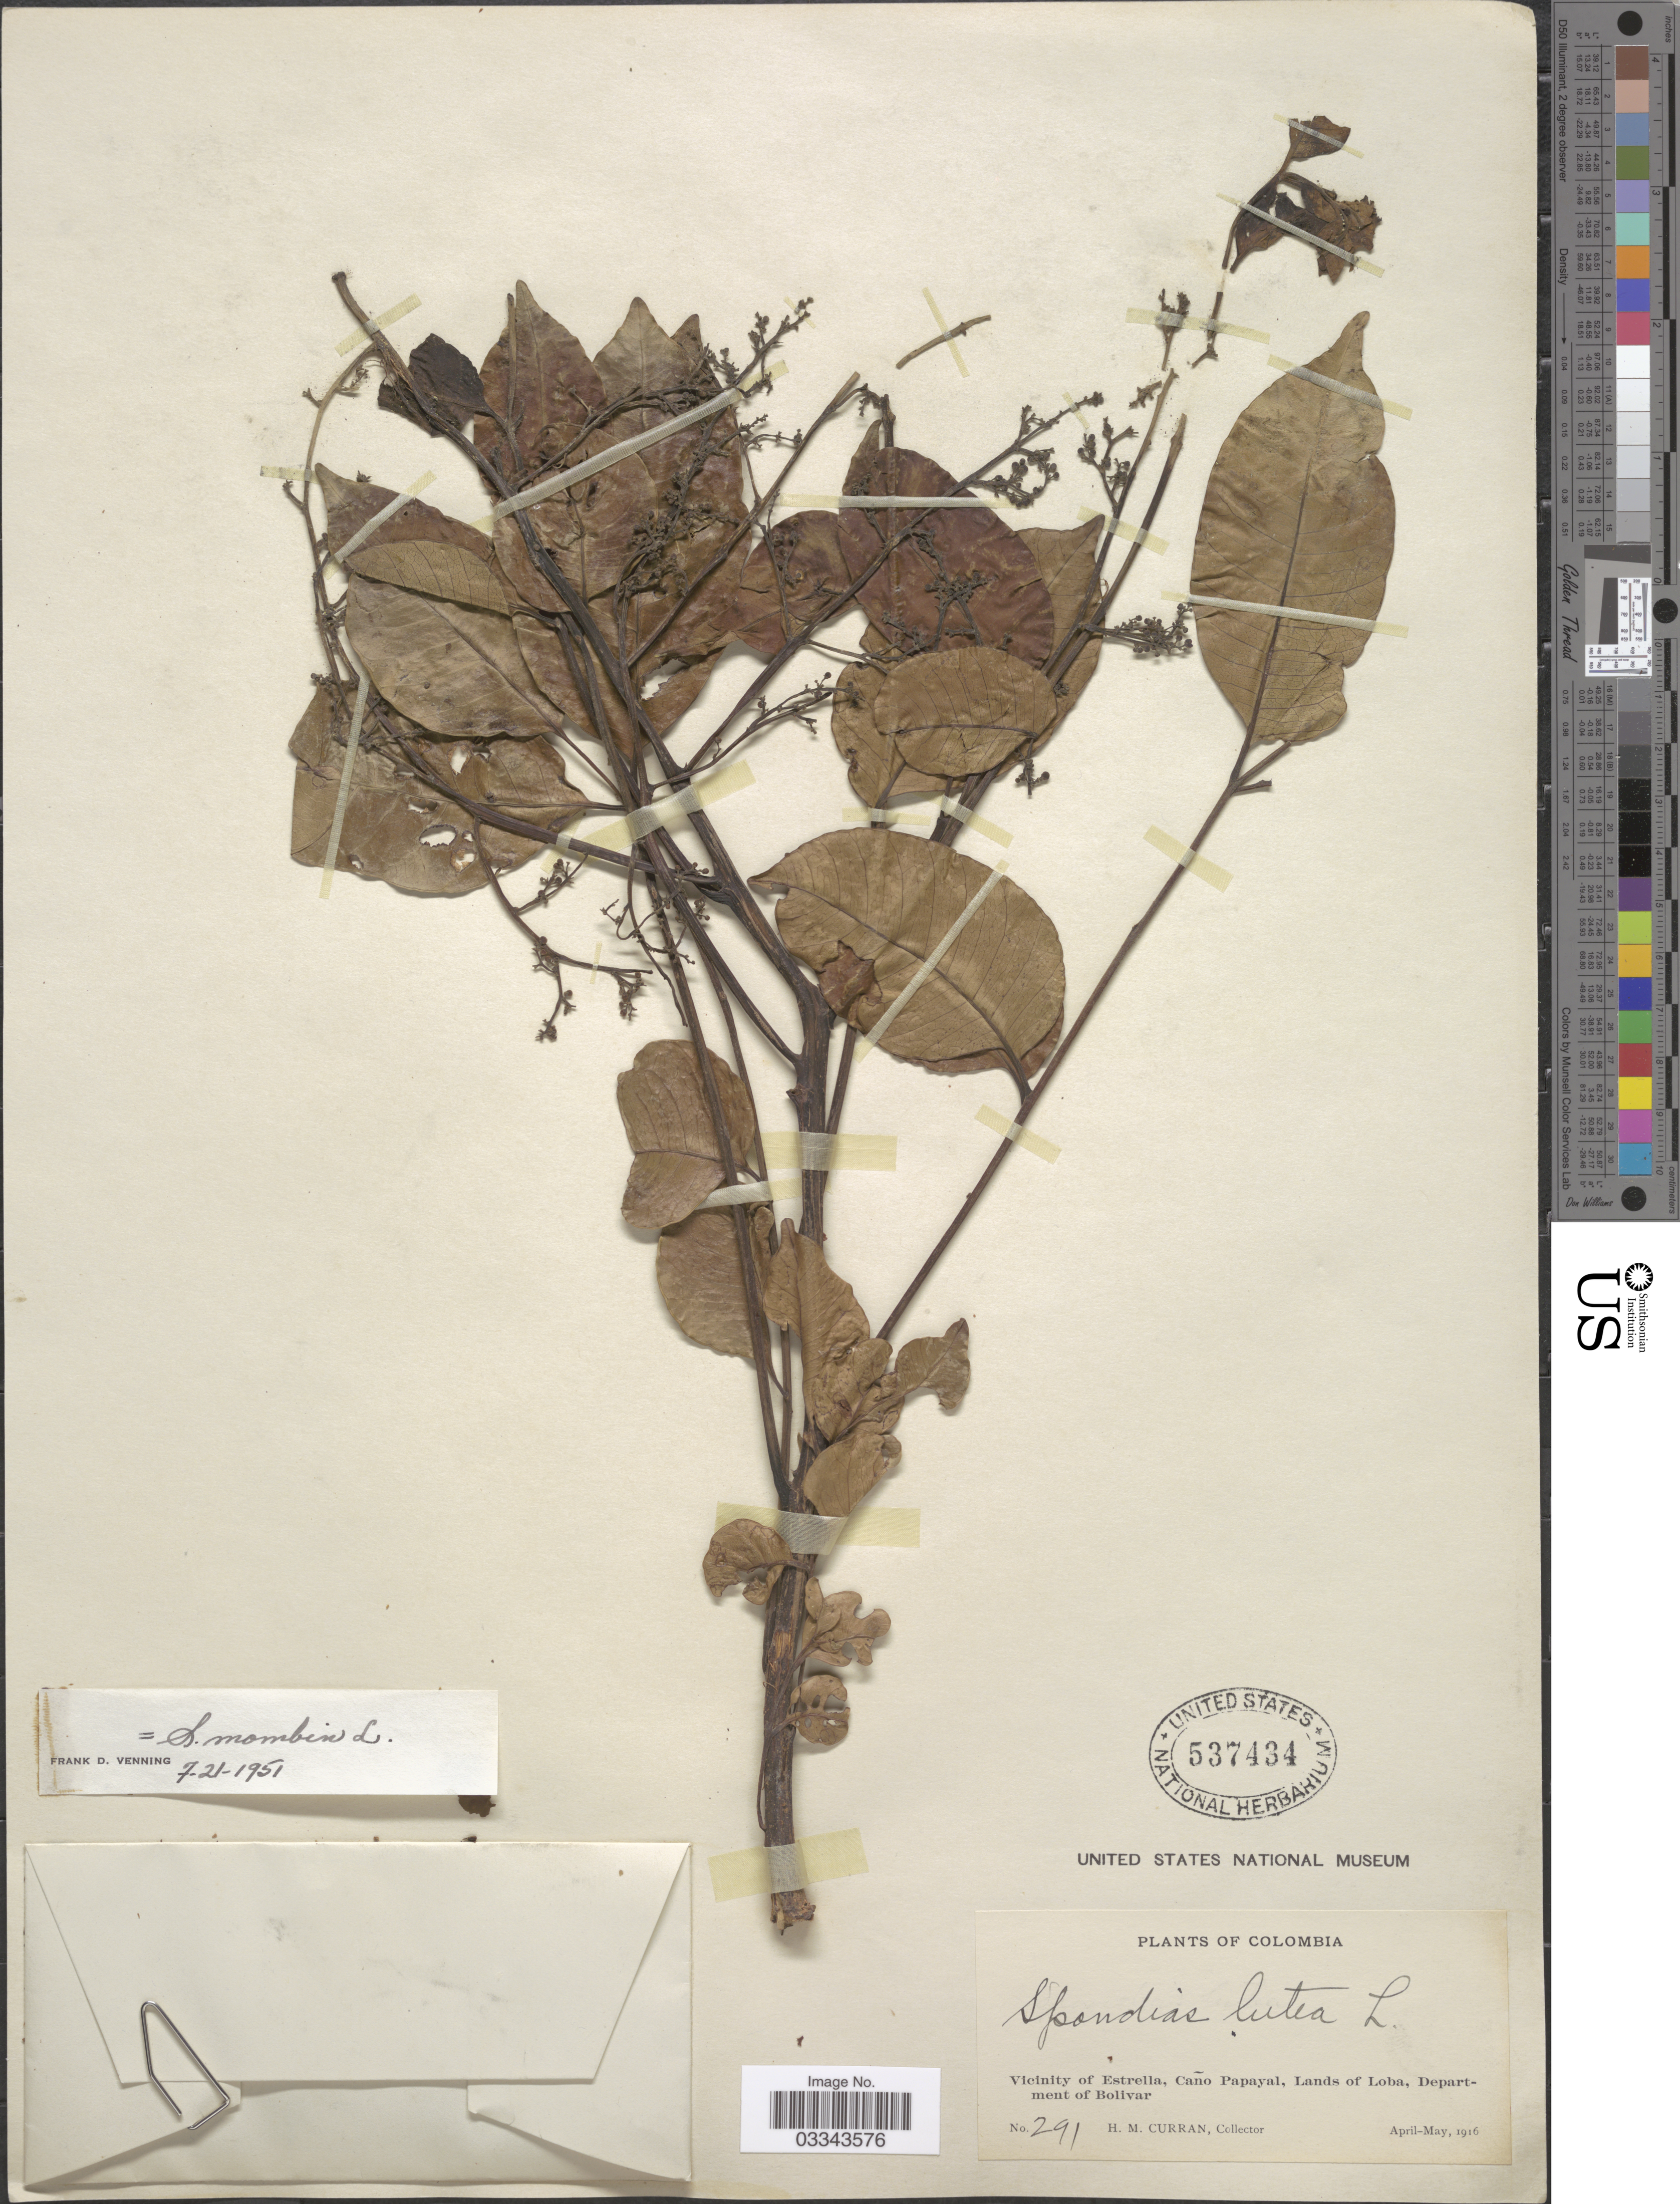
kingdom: Plantae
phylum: Tracheophyta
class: Magnoliopsida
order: Sapindales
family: Anacardiaceae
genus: Spondias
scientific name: Spondias mombin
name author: L.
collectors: H. M. Curran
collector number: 291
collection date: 1916-04/1916-05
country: Colombia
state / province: Bolívar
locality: Vicinity of Estrelia, Caño Papayal, Lands of Loba, Department of Bolivar.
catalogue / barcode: US 537434